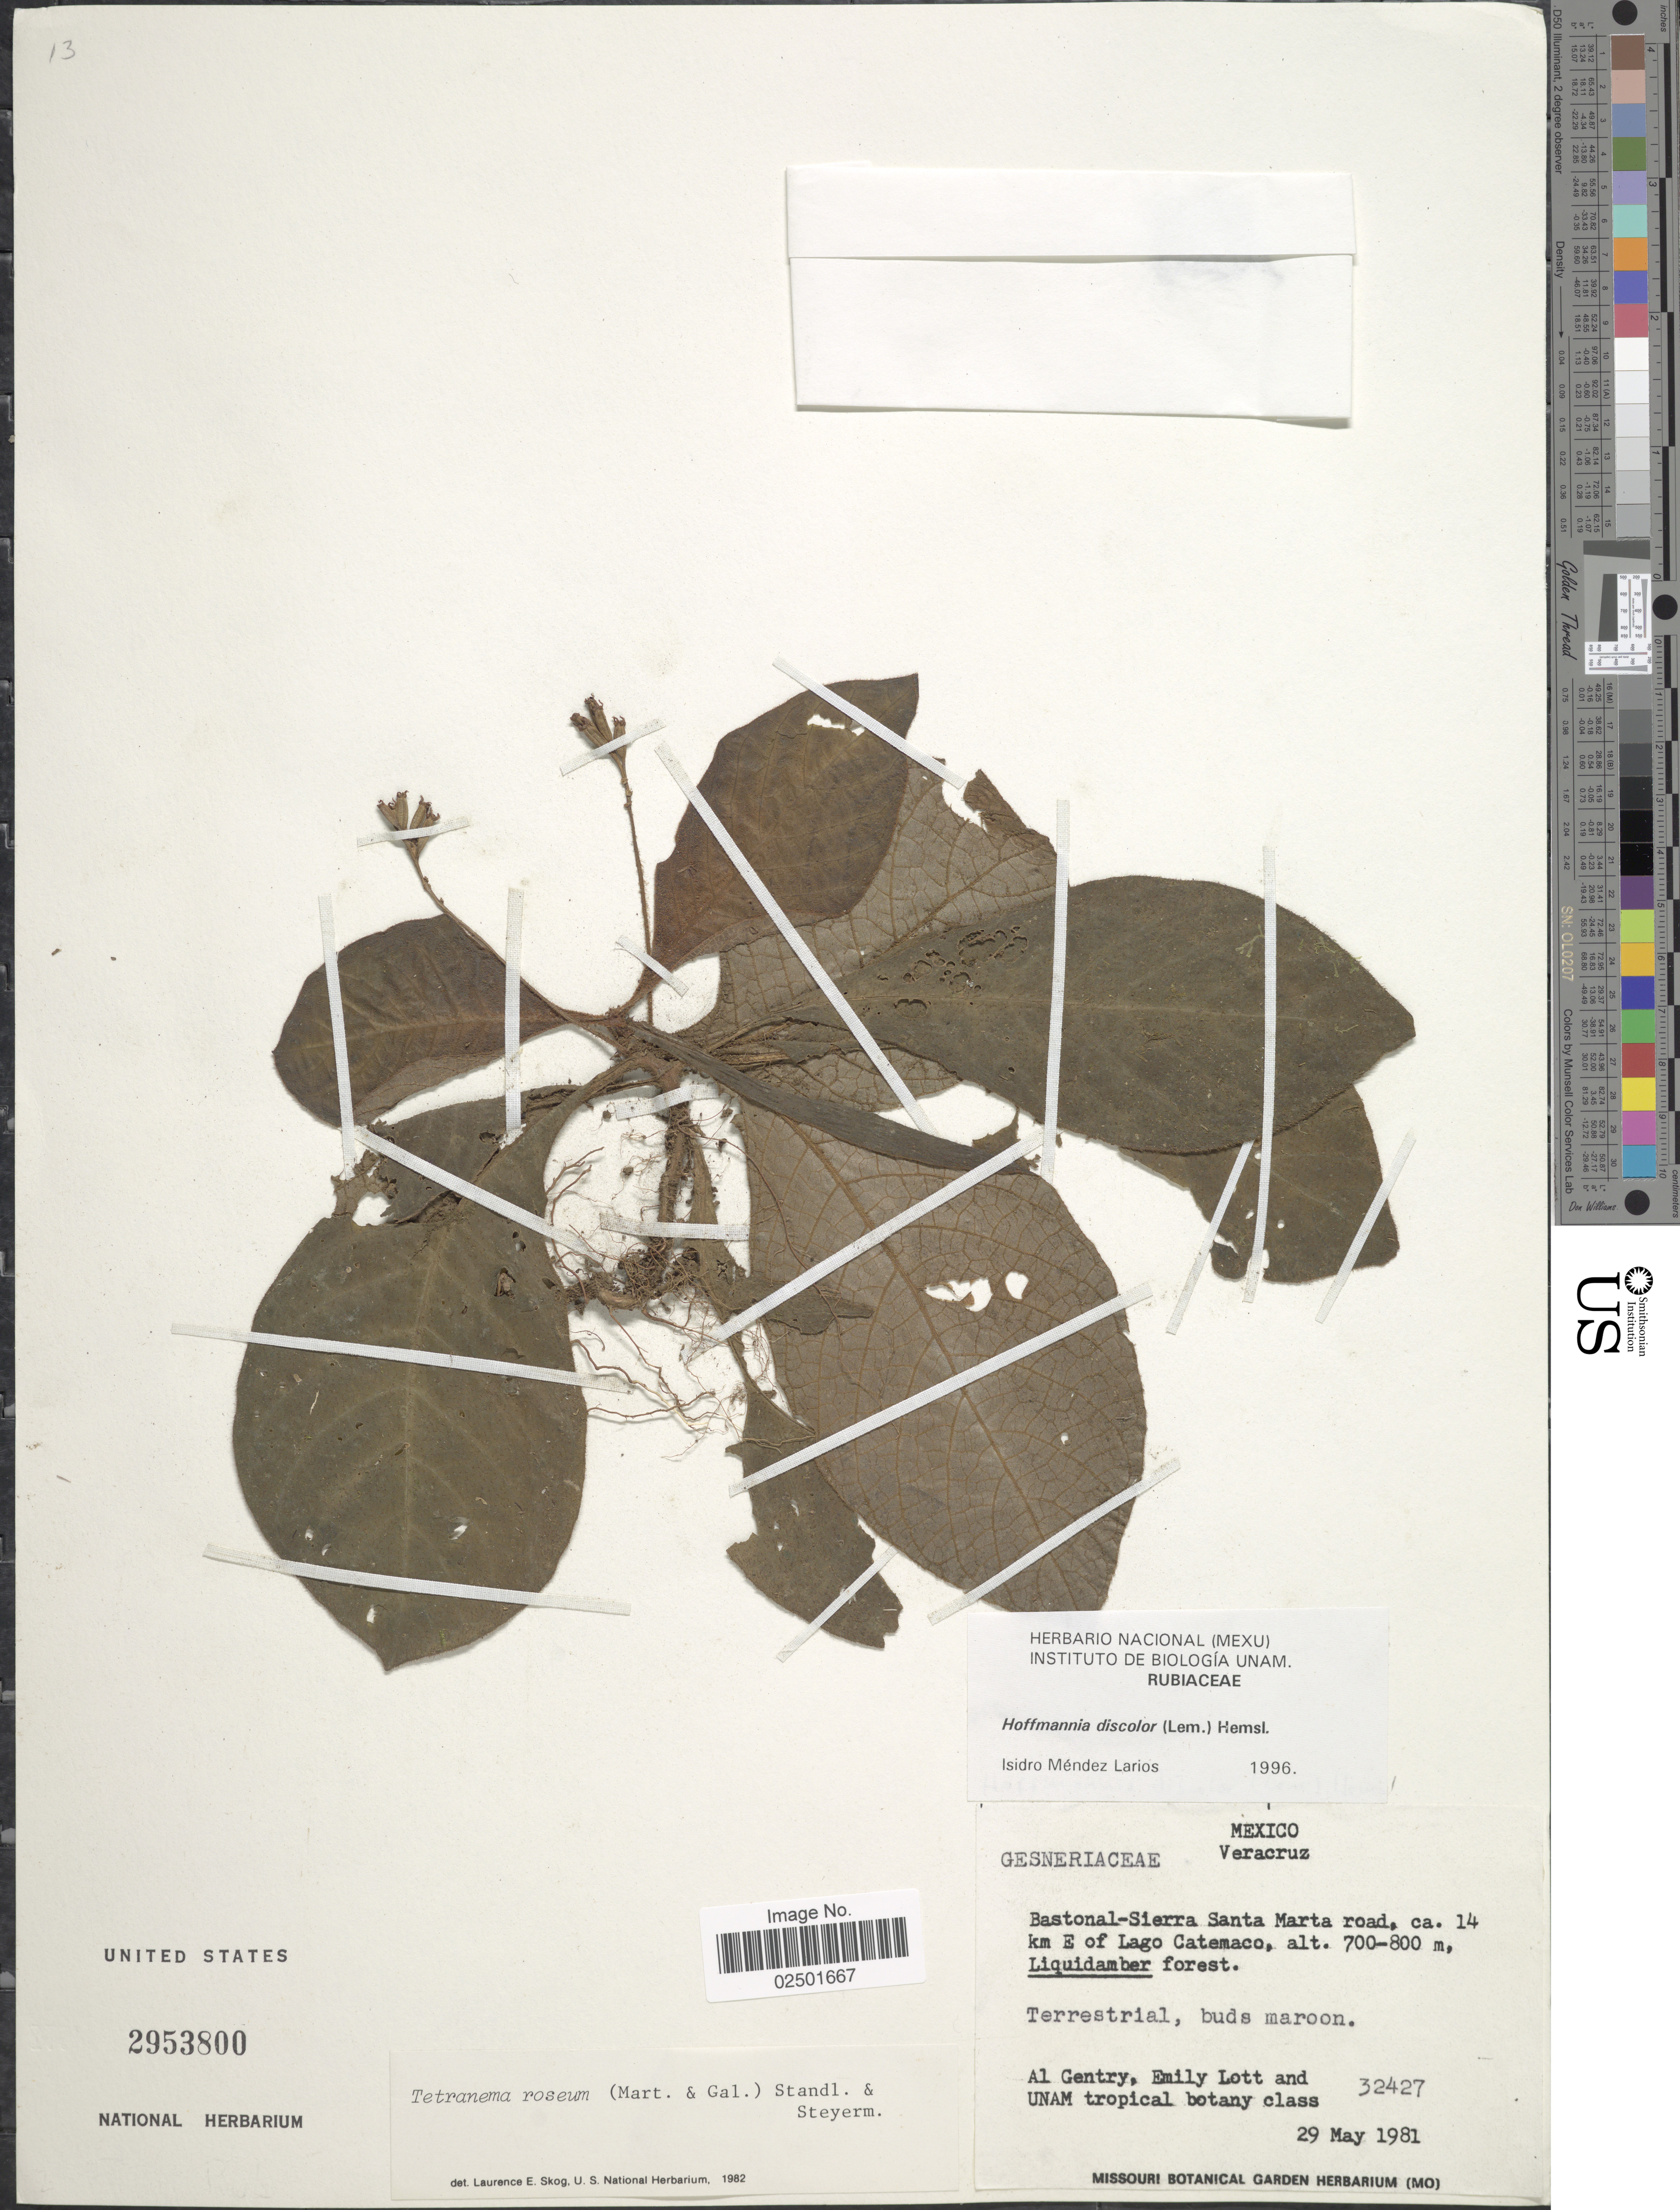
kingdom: Plantae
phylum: Tracheophyta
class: Magnoliopsida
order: Gentianales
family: Rubiaceae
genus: Hoffmannia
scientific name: Hoffmannia discolor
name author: (Lem.) Hemsl.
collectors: A. H. Gentry, E. J. Lott & UNAM tropical botany class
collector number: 32427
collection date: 1981-05-29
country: Mexico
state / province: Veracruz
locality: Bastonal-Sierra Santa Marta road, ca 14 km E of Lago Catemaco, Liquidambar forest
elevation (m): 700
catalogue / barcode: US 2953800